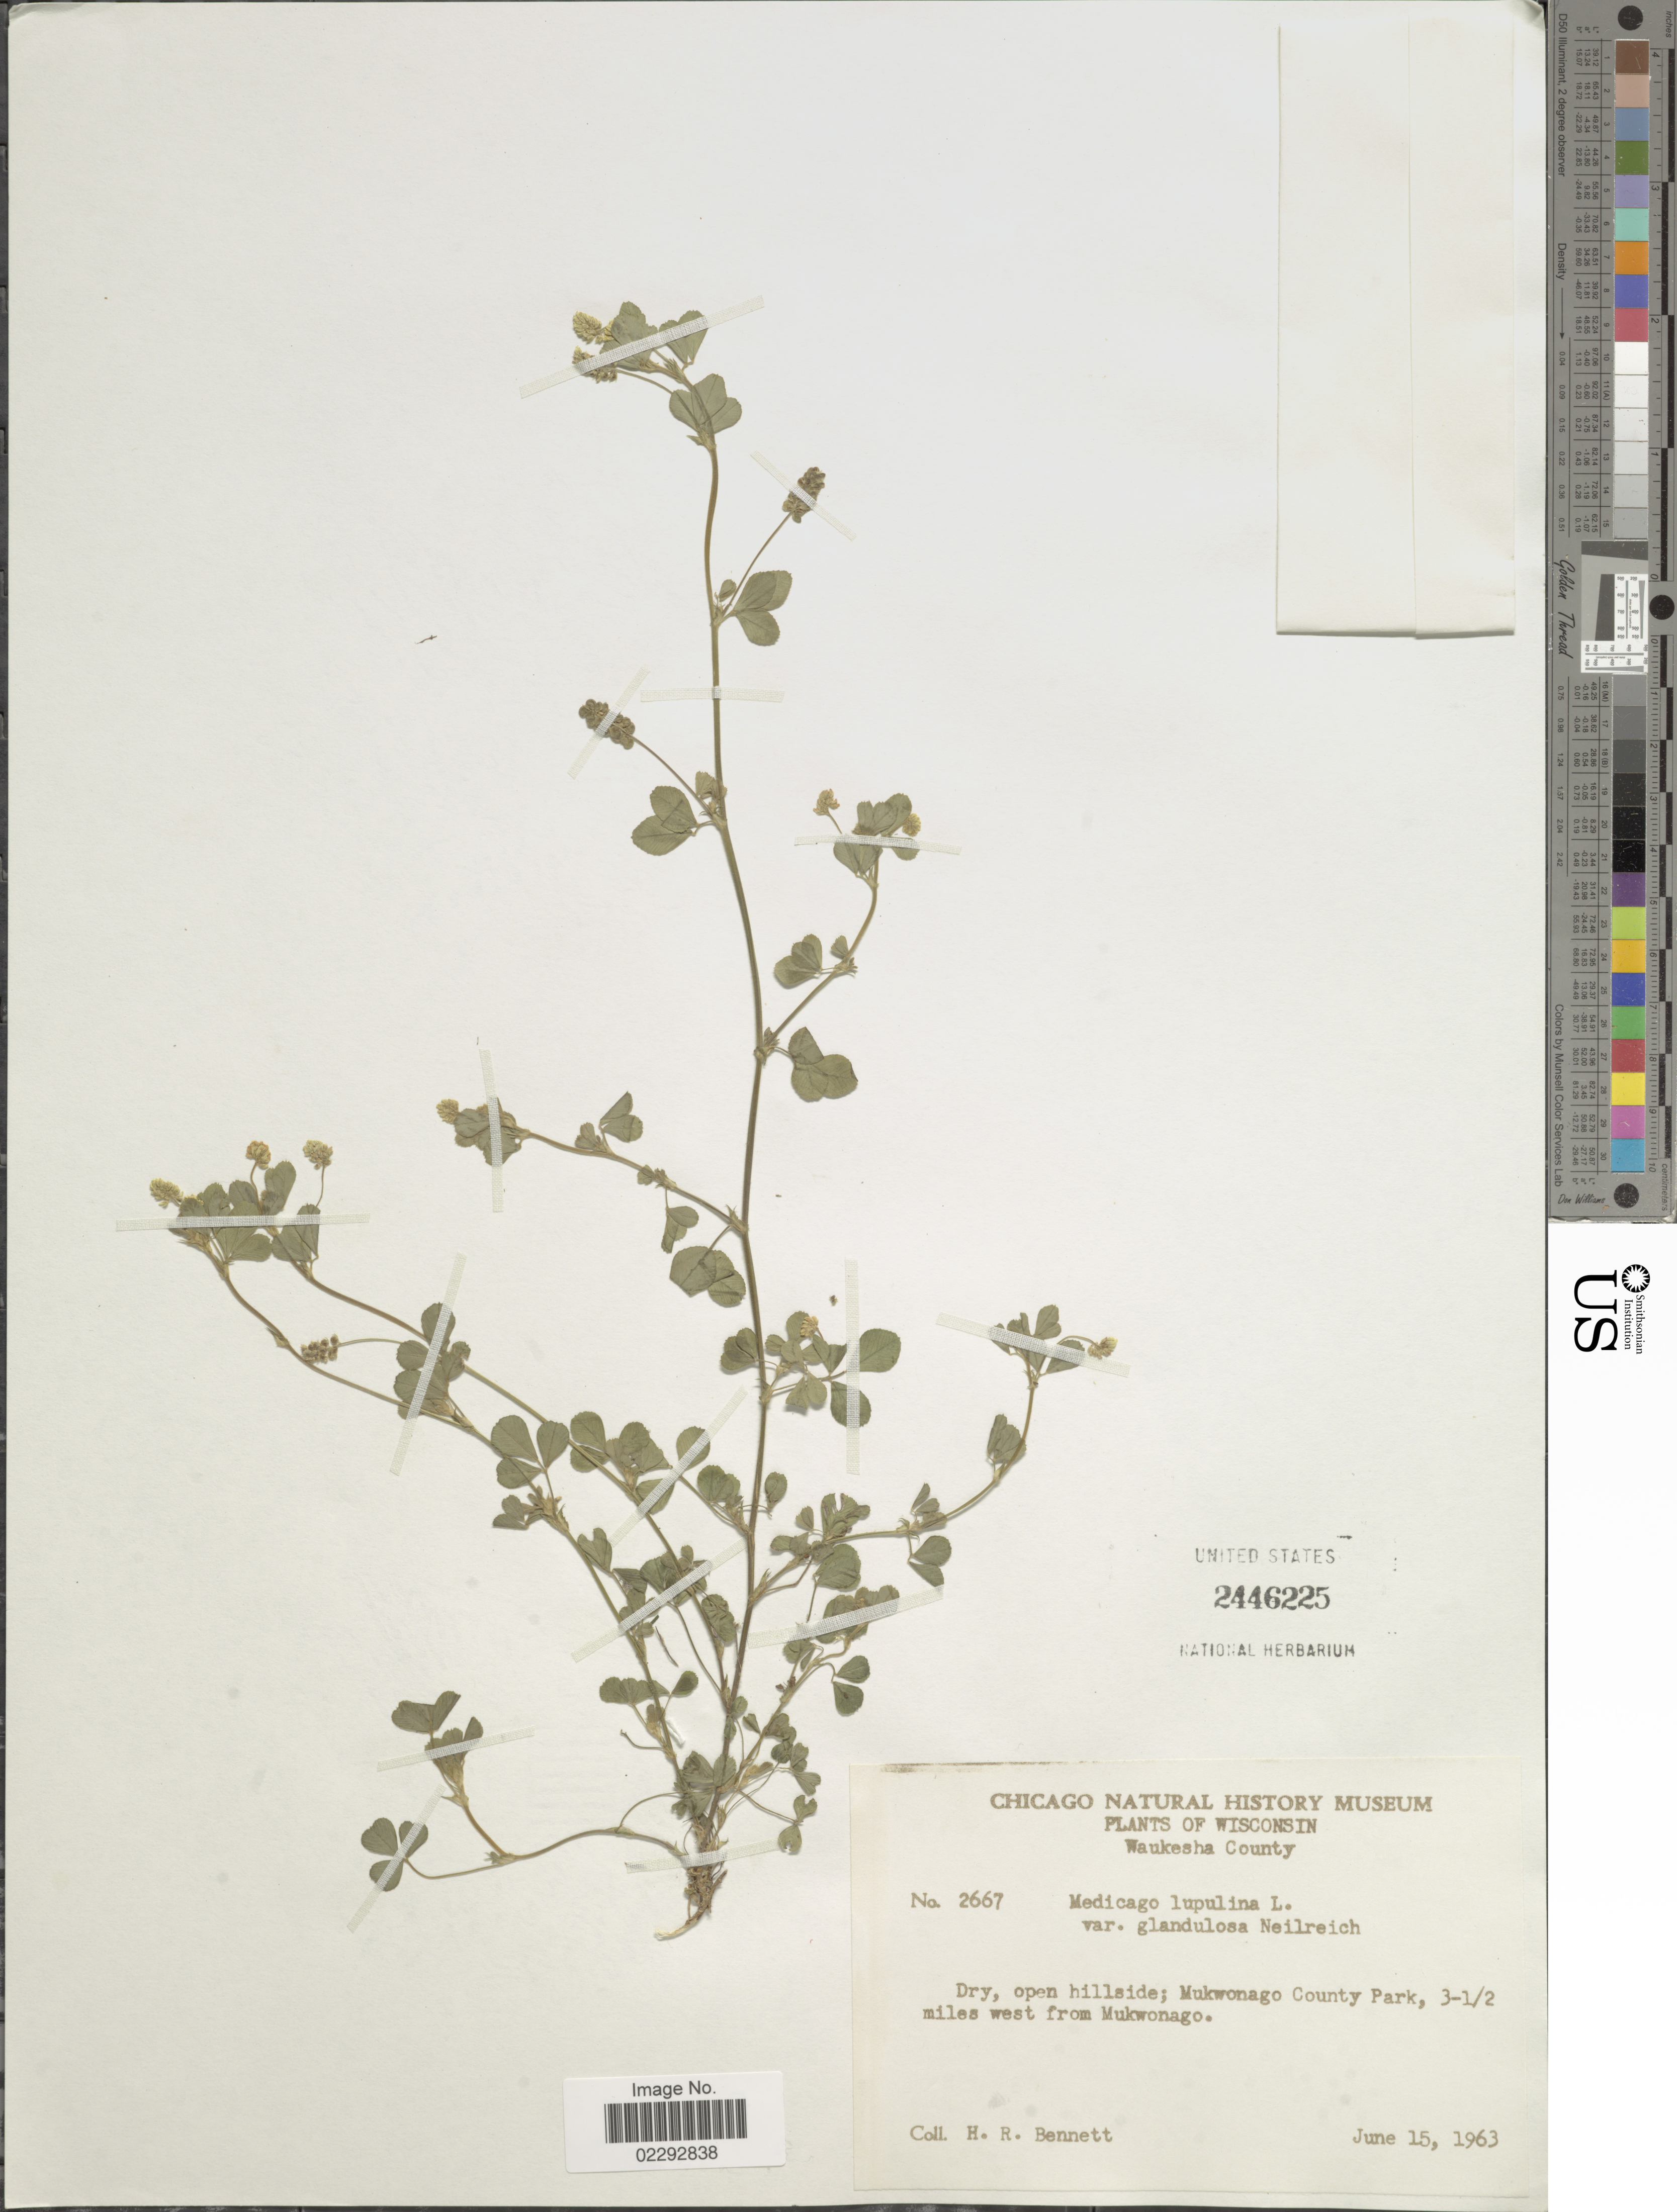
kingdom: Plantae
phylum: Tracheophyta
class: Magnoliopsida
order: Fabales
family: Fabaceae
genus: Medicago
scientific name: Medicago lupulina var. glandulosa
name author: W.D.J. Koch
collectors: H. R. Bennett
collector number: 2667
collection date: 1963-06-15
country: United States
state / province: Wisconsin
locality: Wisconsin, Waukesha County, Dry open hillsides; Mukwonago, county Park, 3-1/2 miles west from Mukwonago.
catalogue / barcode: US 2446225